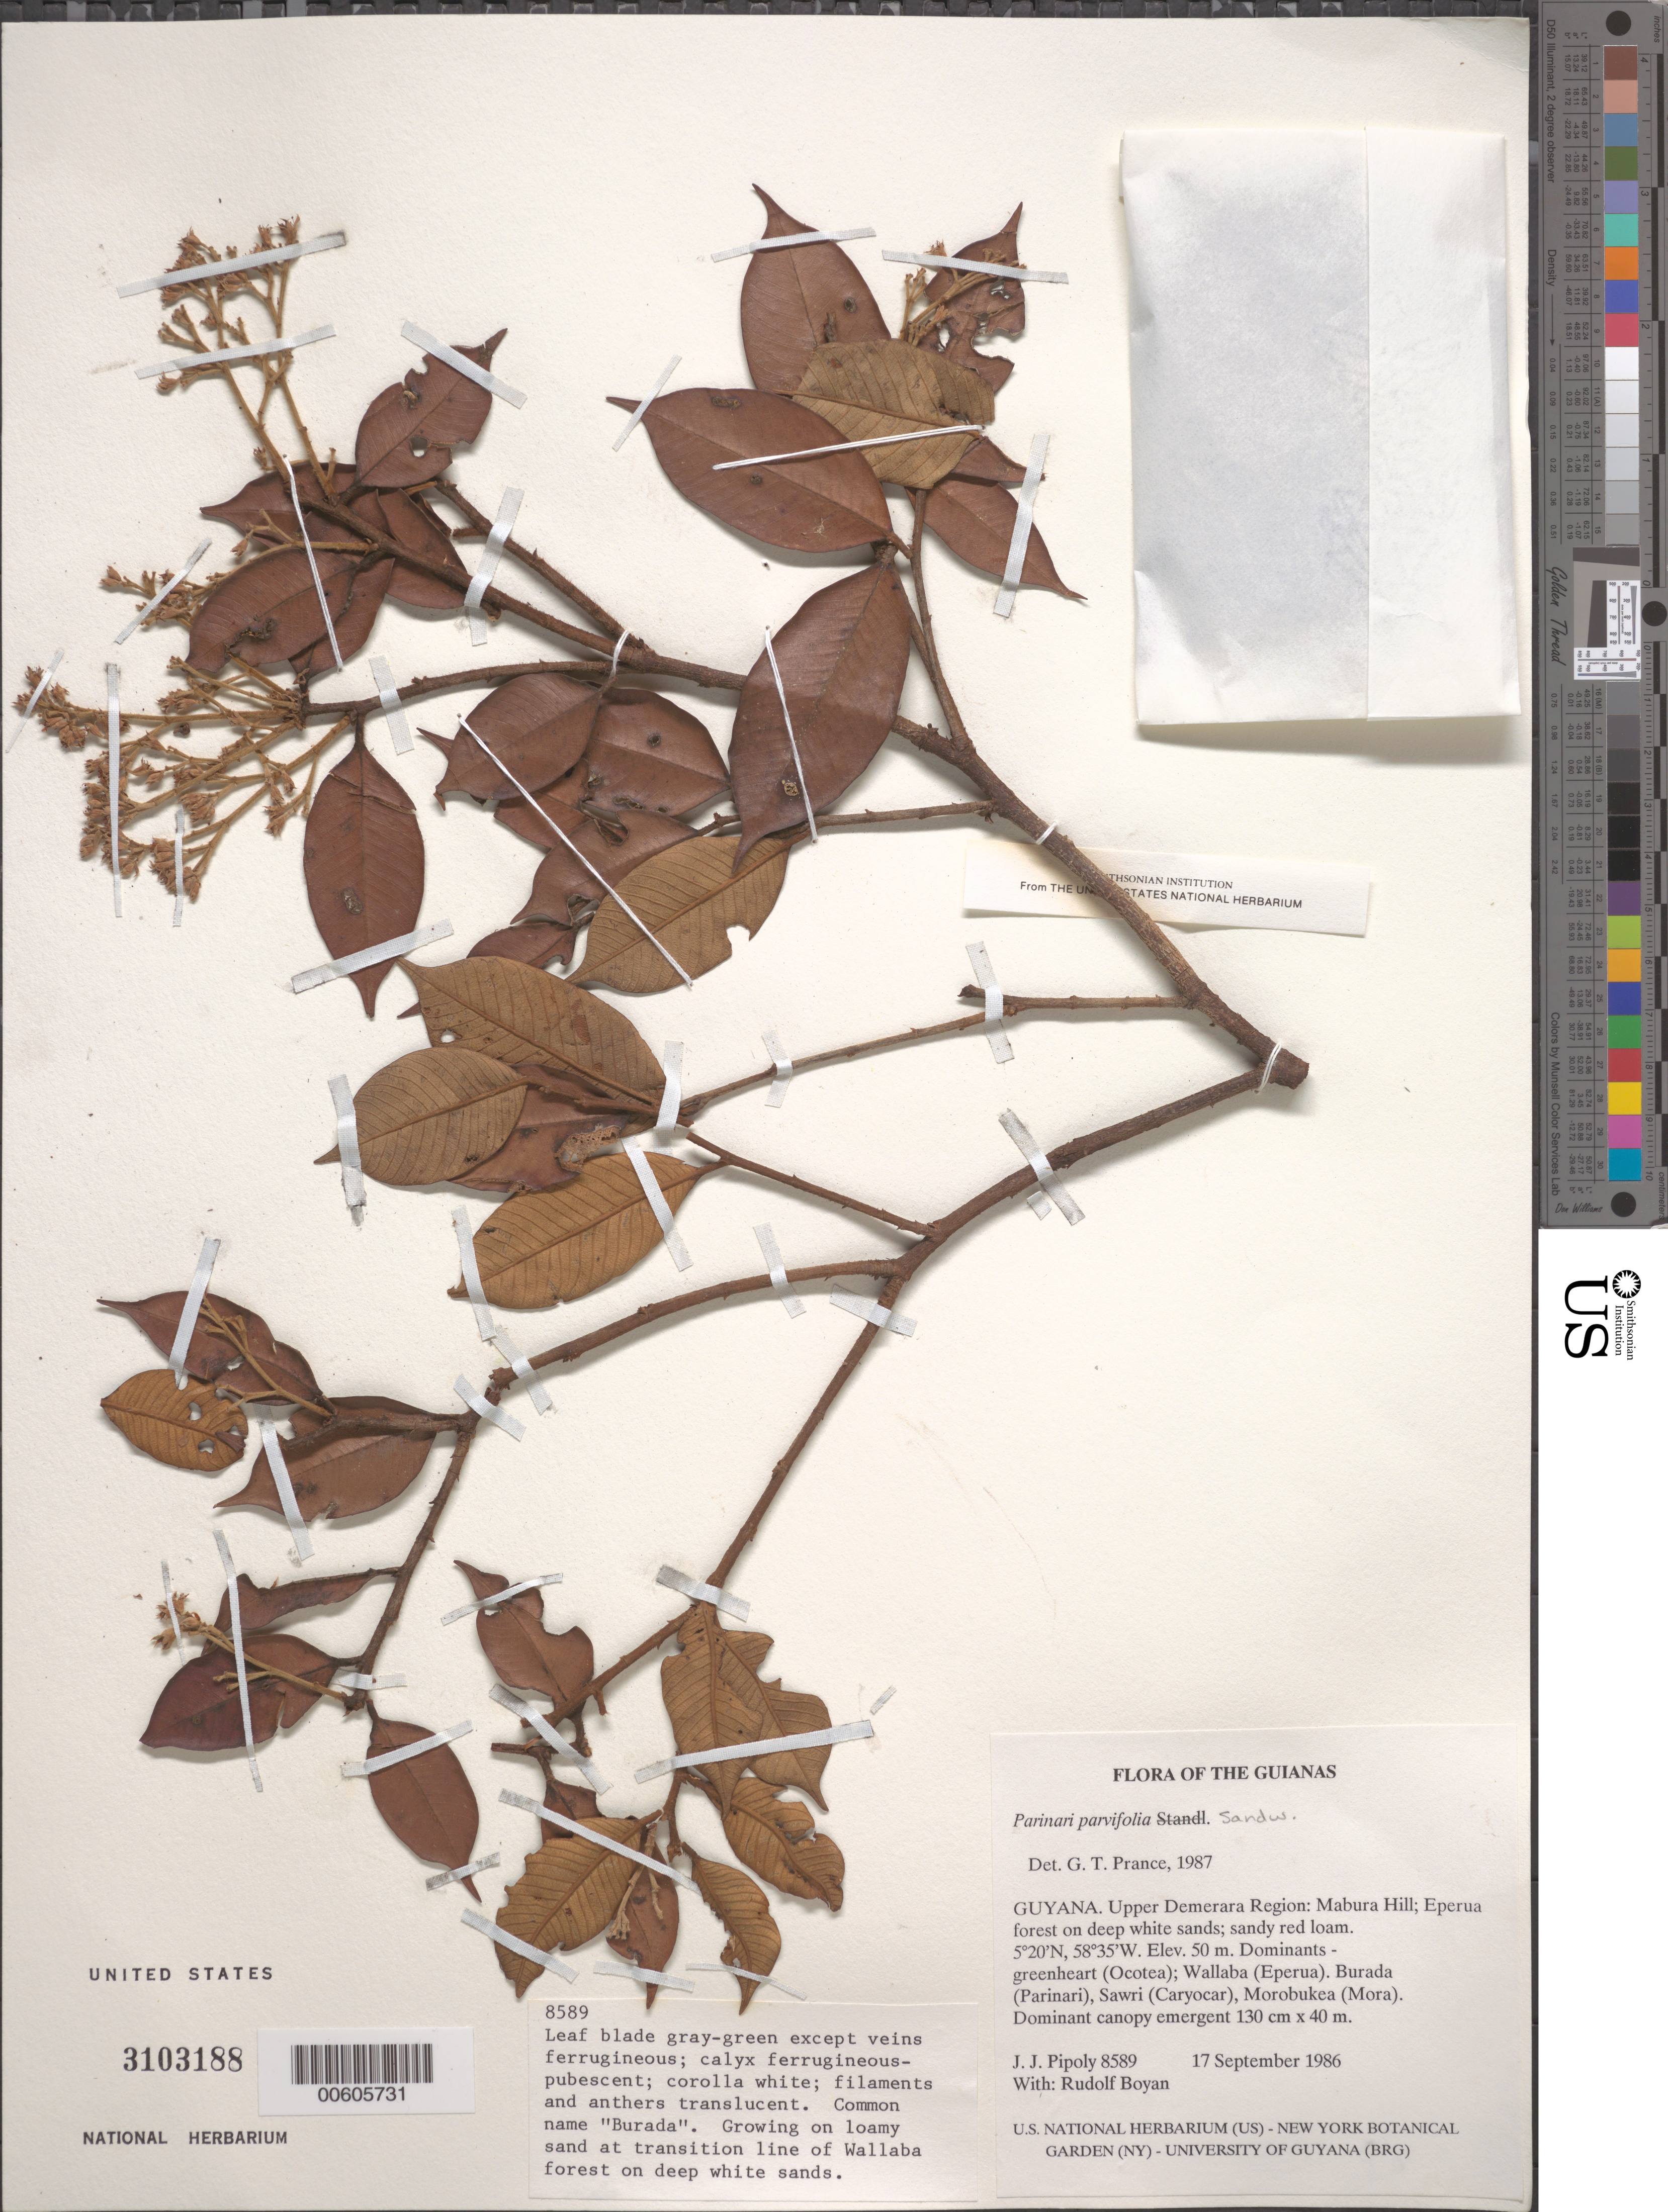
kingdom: Plantae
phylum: Tracheophyta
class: Magnoliopsida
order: Malpighiales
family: Chrysobalanaceae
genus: Parinari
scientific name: Parinari parvifolia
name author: Sandwith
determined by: Prance, G. T.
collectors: J. J. Pipoly & R. Boyan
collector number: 8589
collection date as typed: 17 September 1986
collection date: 1986-09-17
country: Guyana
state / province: U. Demerara-Berbice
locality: Mabura Hill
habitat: Eperua forest on deep white sands; sandy red loam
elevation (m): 50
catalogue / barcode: US 3103188